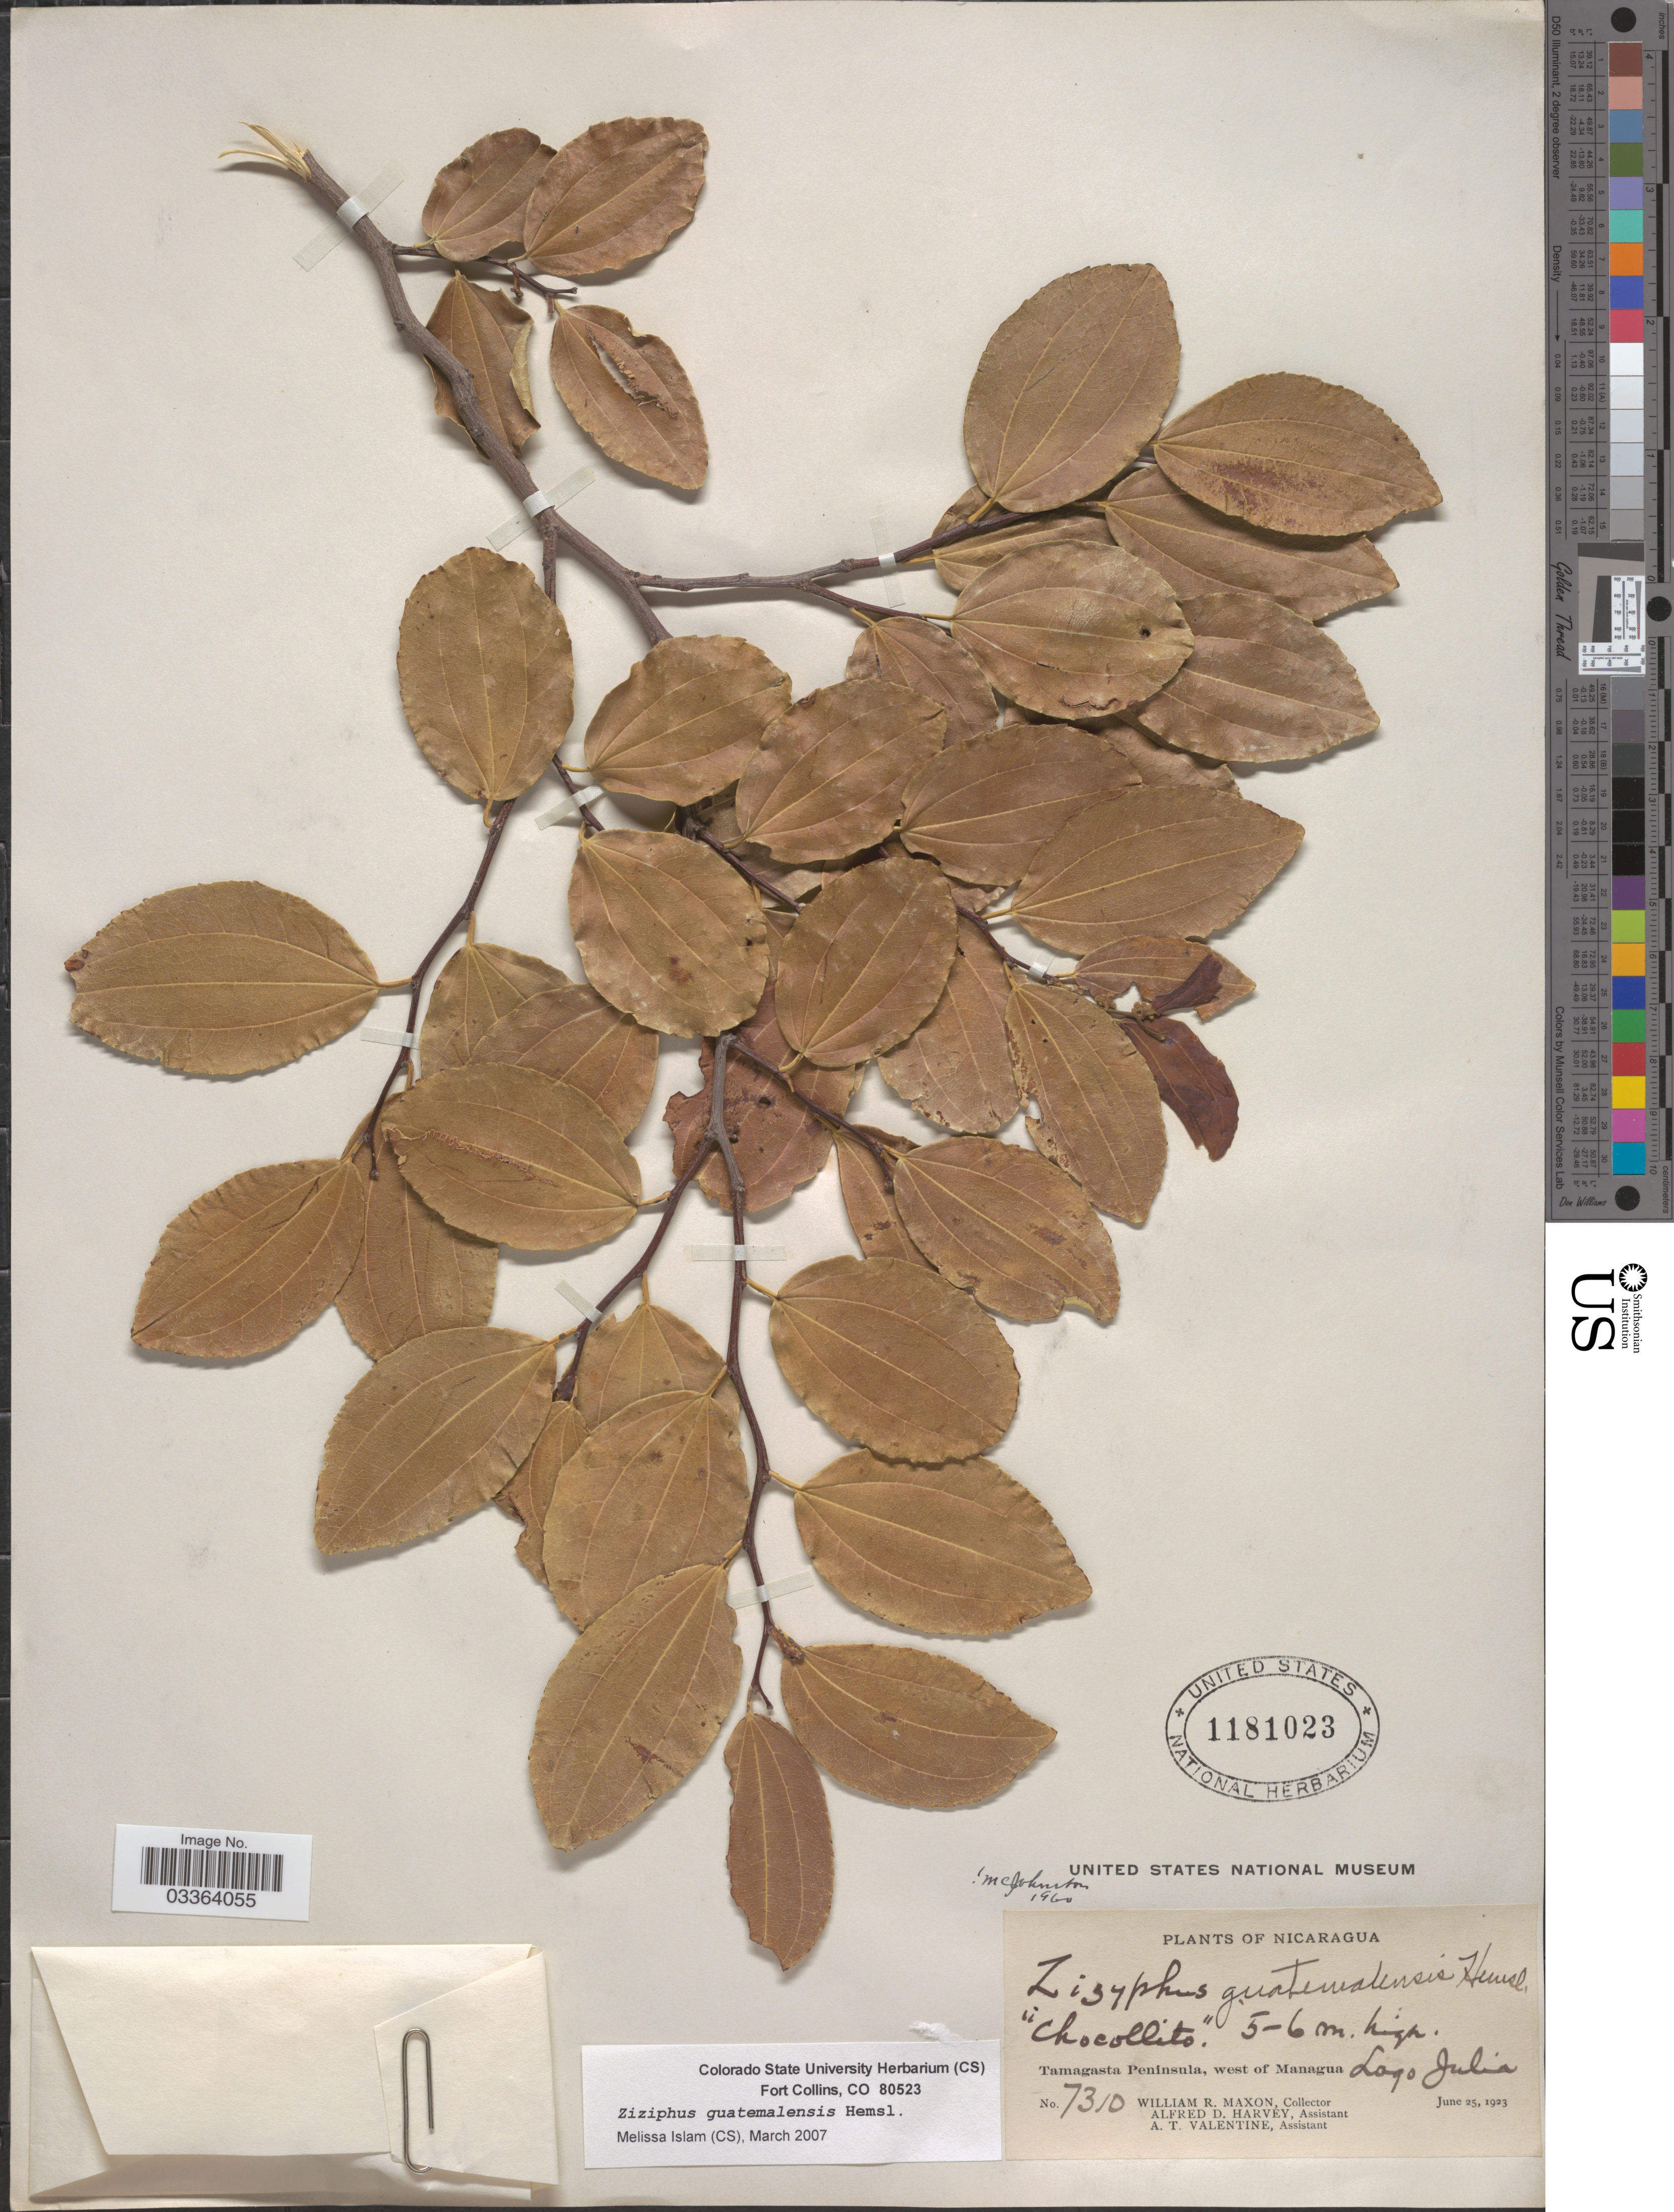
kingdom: Plantae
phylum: Tracheophyta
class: Magnoliopsida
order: Rosales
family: Rhamnaceae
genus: Sarcomphalus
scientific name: Sarcomphalus guatemalensis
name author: (Hemsl.) Hauenschild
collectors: W. R. Maxon, A. D. Harvey & A. Valentine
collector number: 7310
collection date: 1923-06-25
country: Nicaragua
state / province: Managua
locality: Tamagasta Peninsula, west of Managua. Logo Julia.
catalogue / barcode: US 1181023